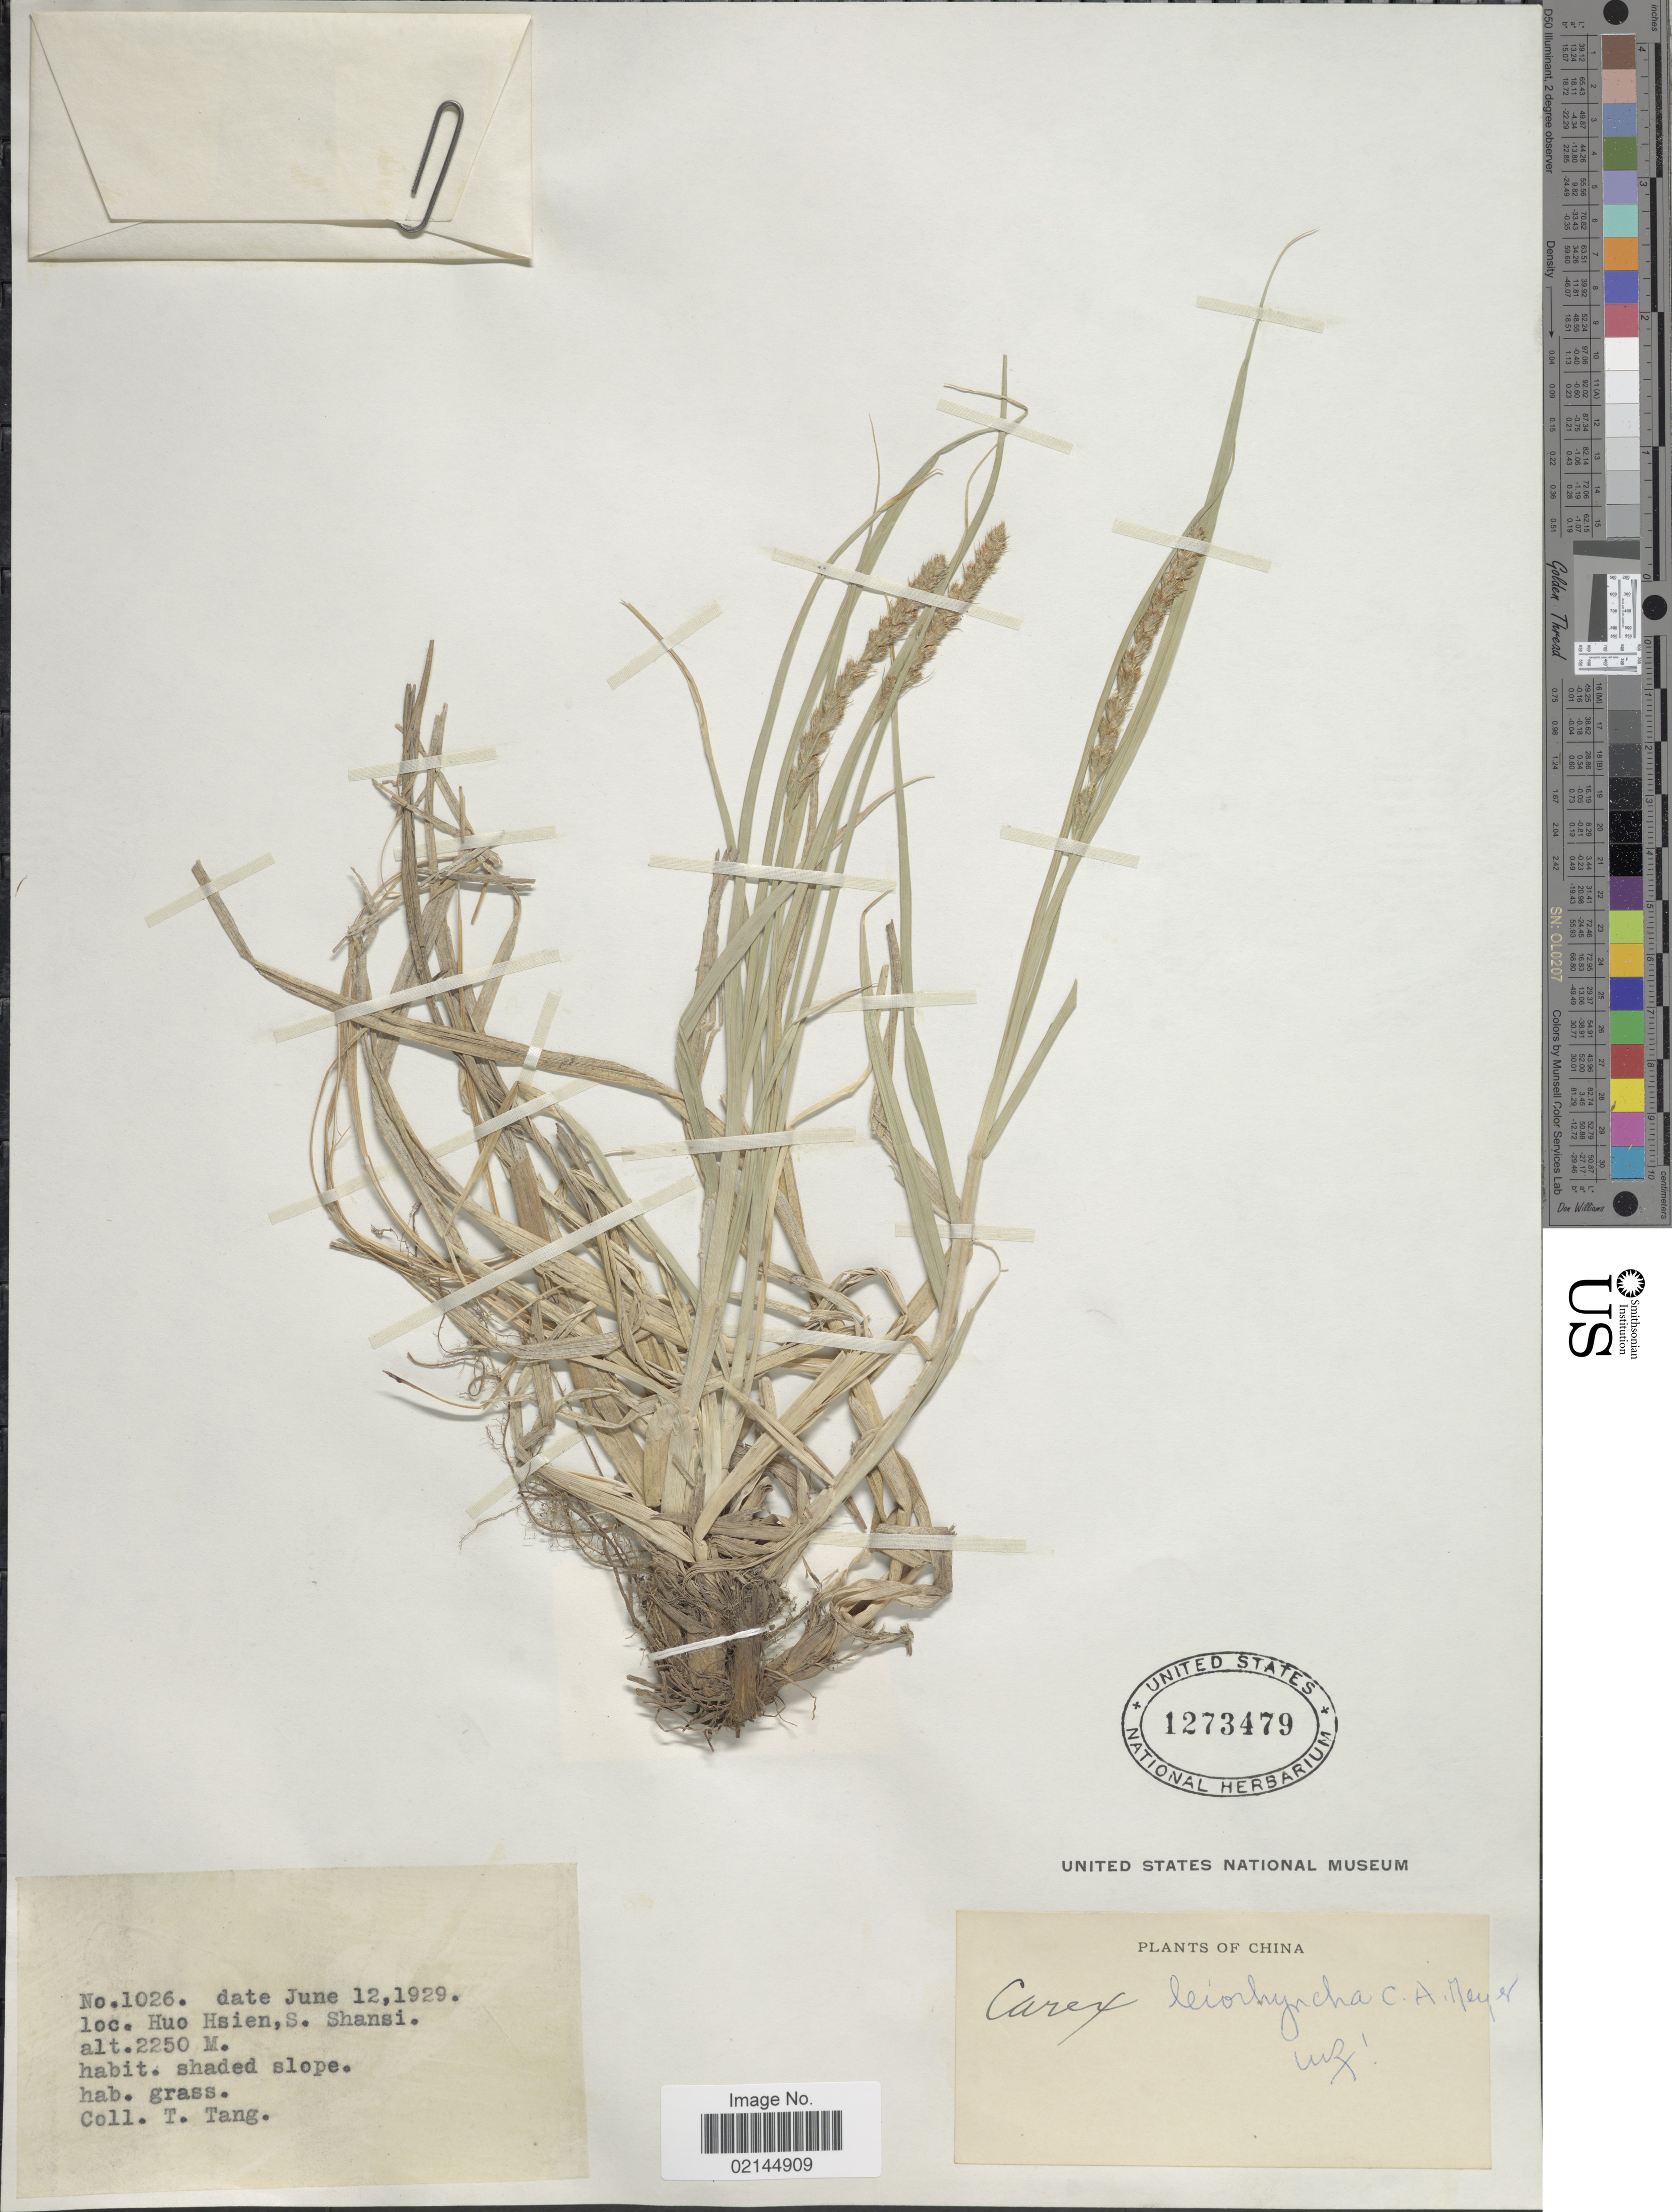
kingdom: Plantae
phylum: Tracheophyta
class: Liliopsida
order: Poales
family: Cyperaceae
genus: Carex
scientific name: Carex leiorhyncha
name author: C.A. Mey.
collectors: T. Tang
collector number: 1026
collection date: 1929-06-12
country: China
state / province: Shanxi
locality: Huo Hsien, S. Shansi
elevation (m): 2250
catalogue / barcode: US 1273479